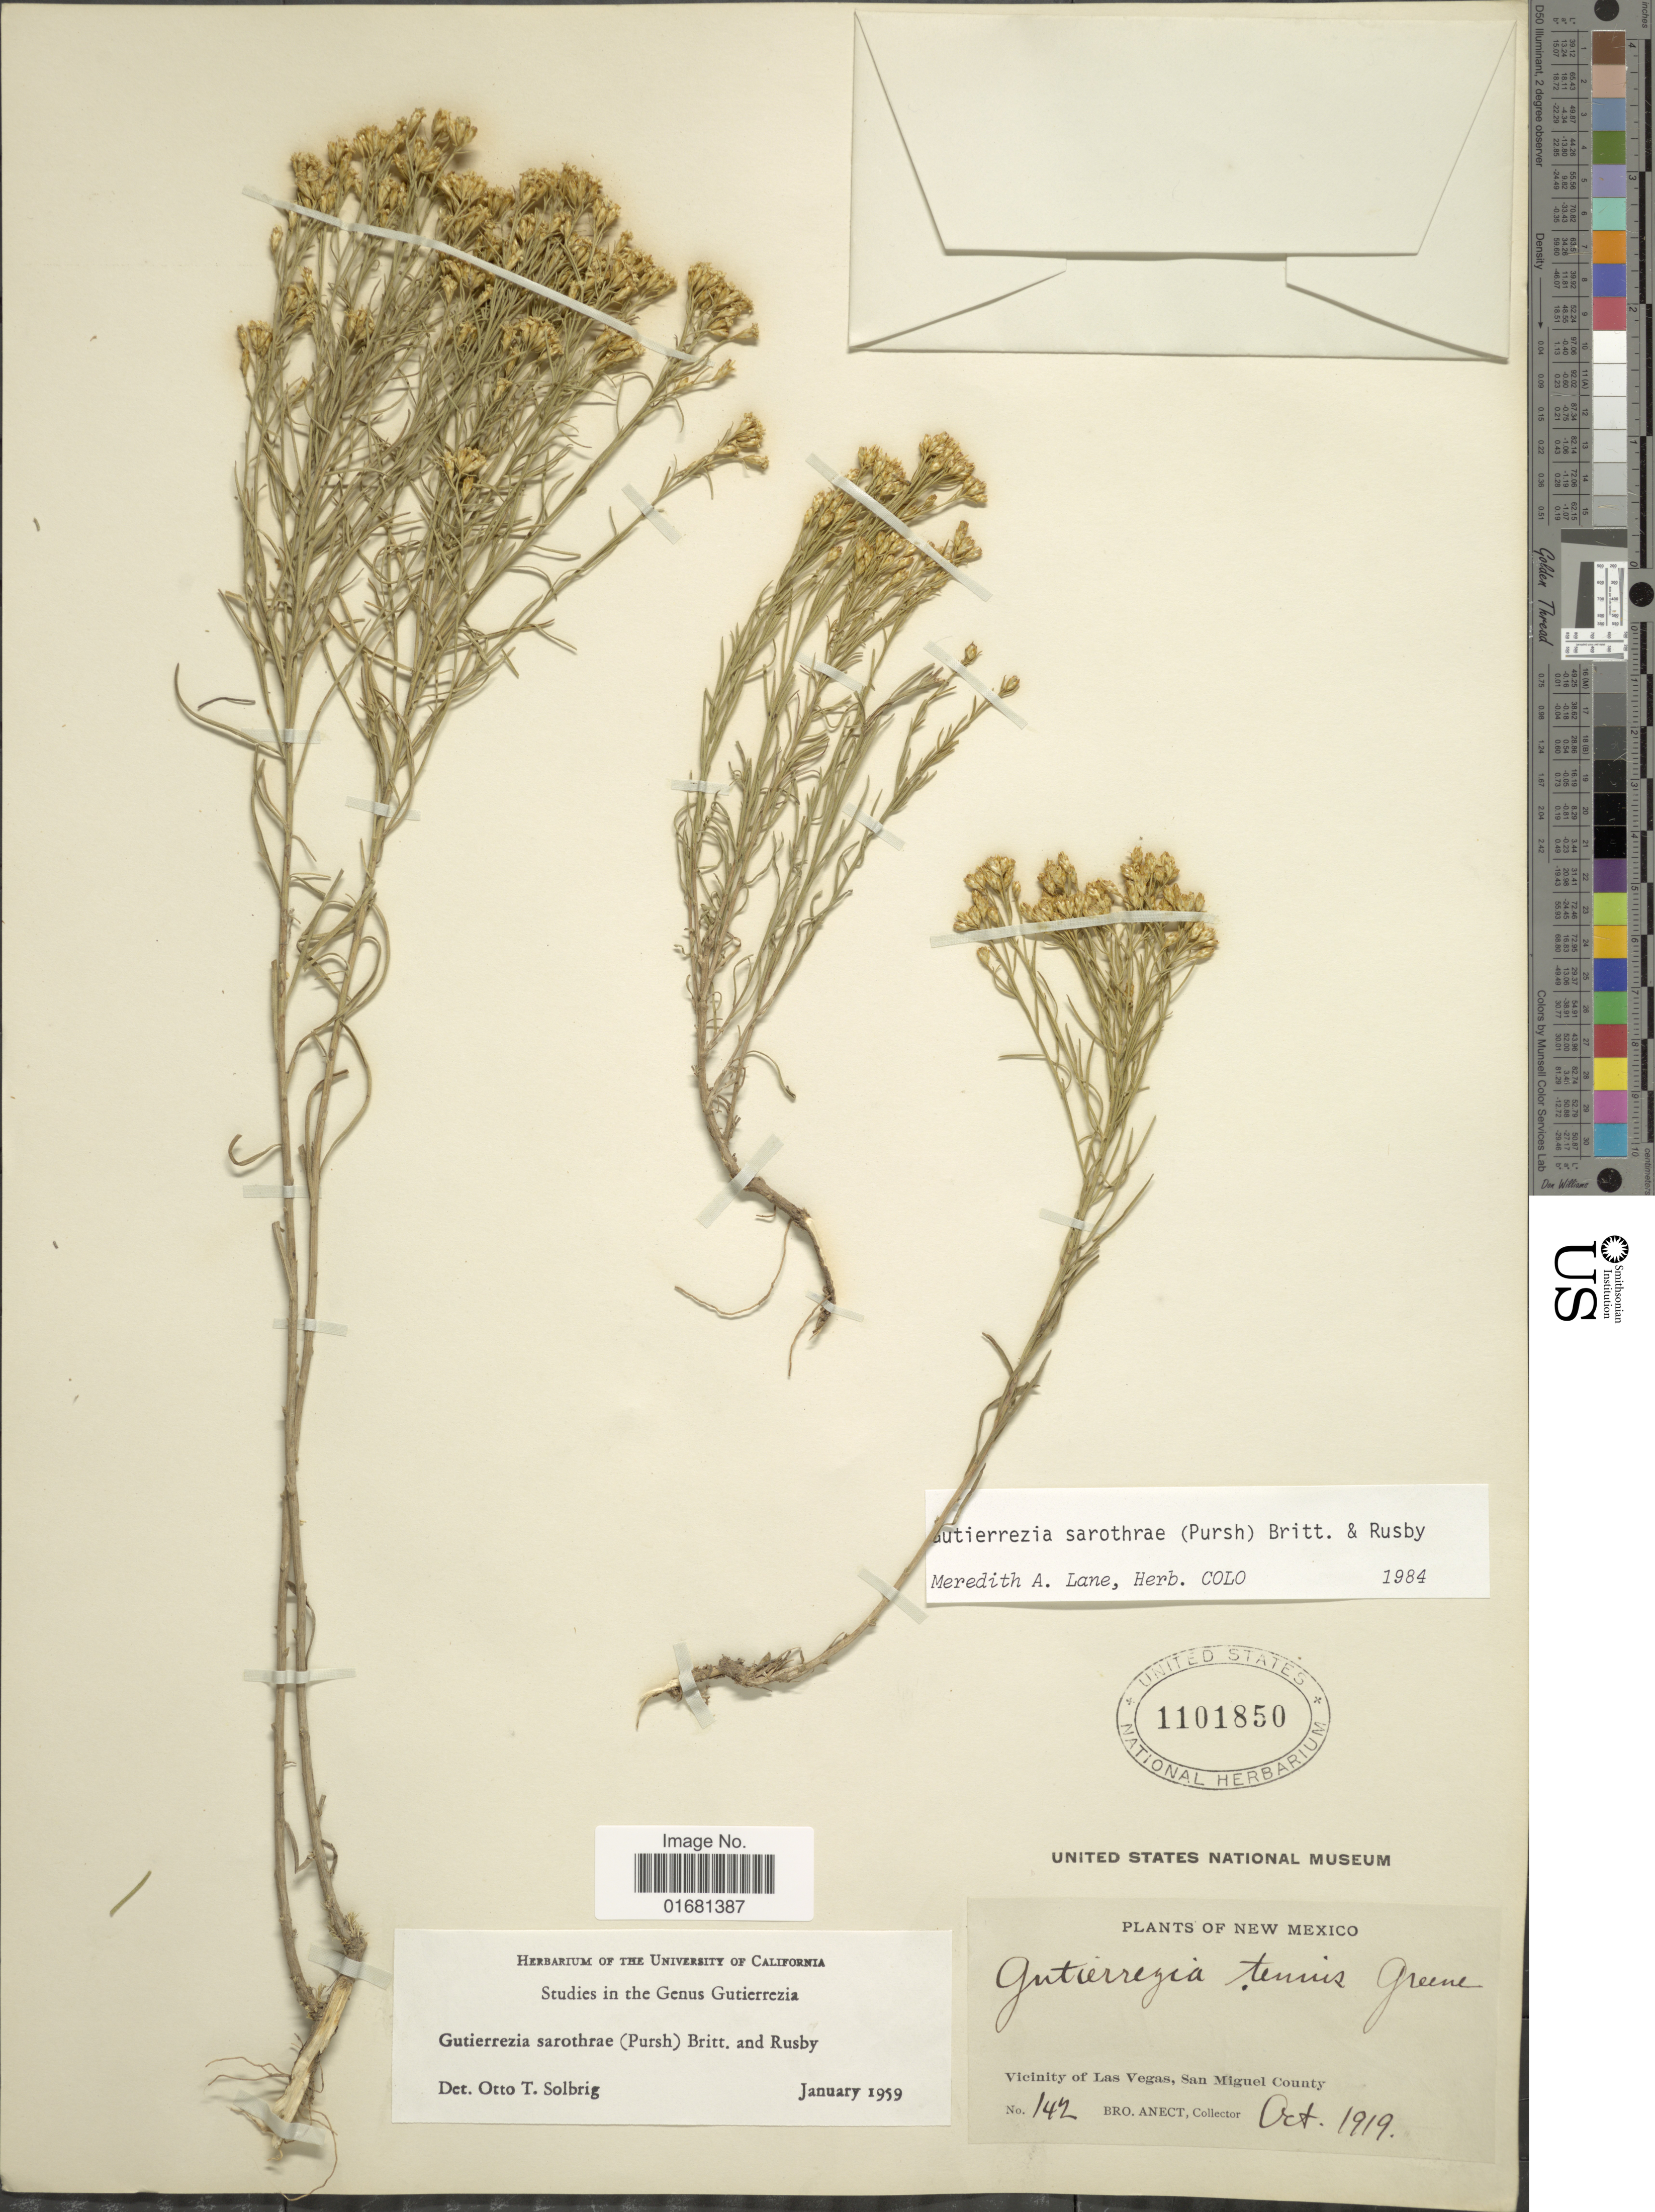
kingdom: Plantae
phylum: Tracheophyta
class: Magnoliopsida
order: Asterales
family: Asteraceae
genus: Gutierrezia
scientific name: Gutierrezia sarothrae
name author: (Pursh) Britton & Rusby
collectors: B. Anect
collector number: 142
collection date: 1919-10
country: United States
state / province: New Mexico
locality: New Mexico. Vicinity of La Vegas, San Miguel County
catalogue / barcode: US 1101850